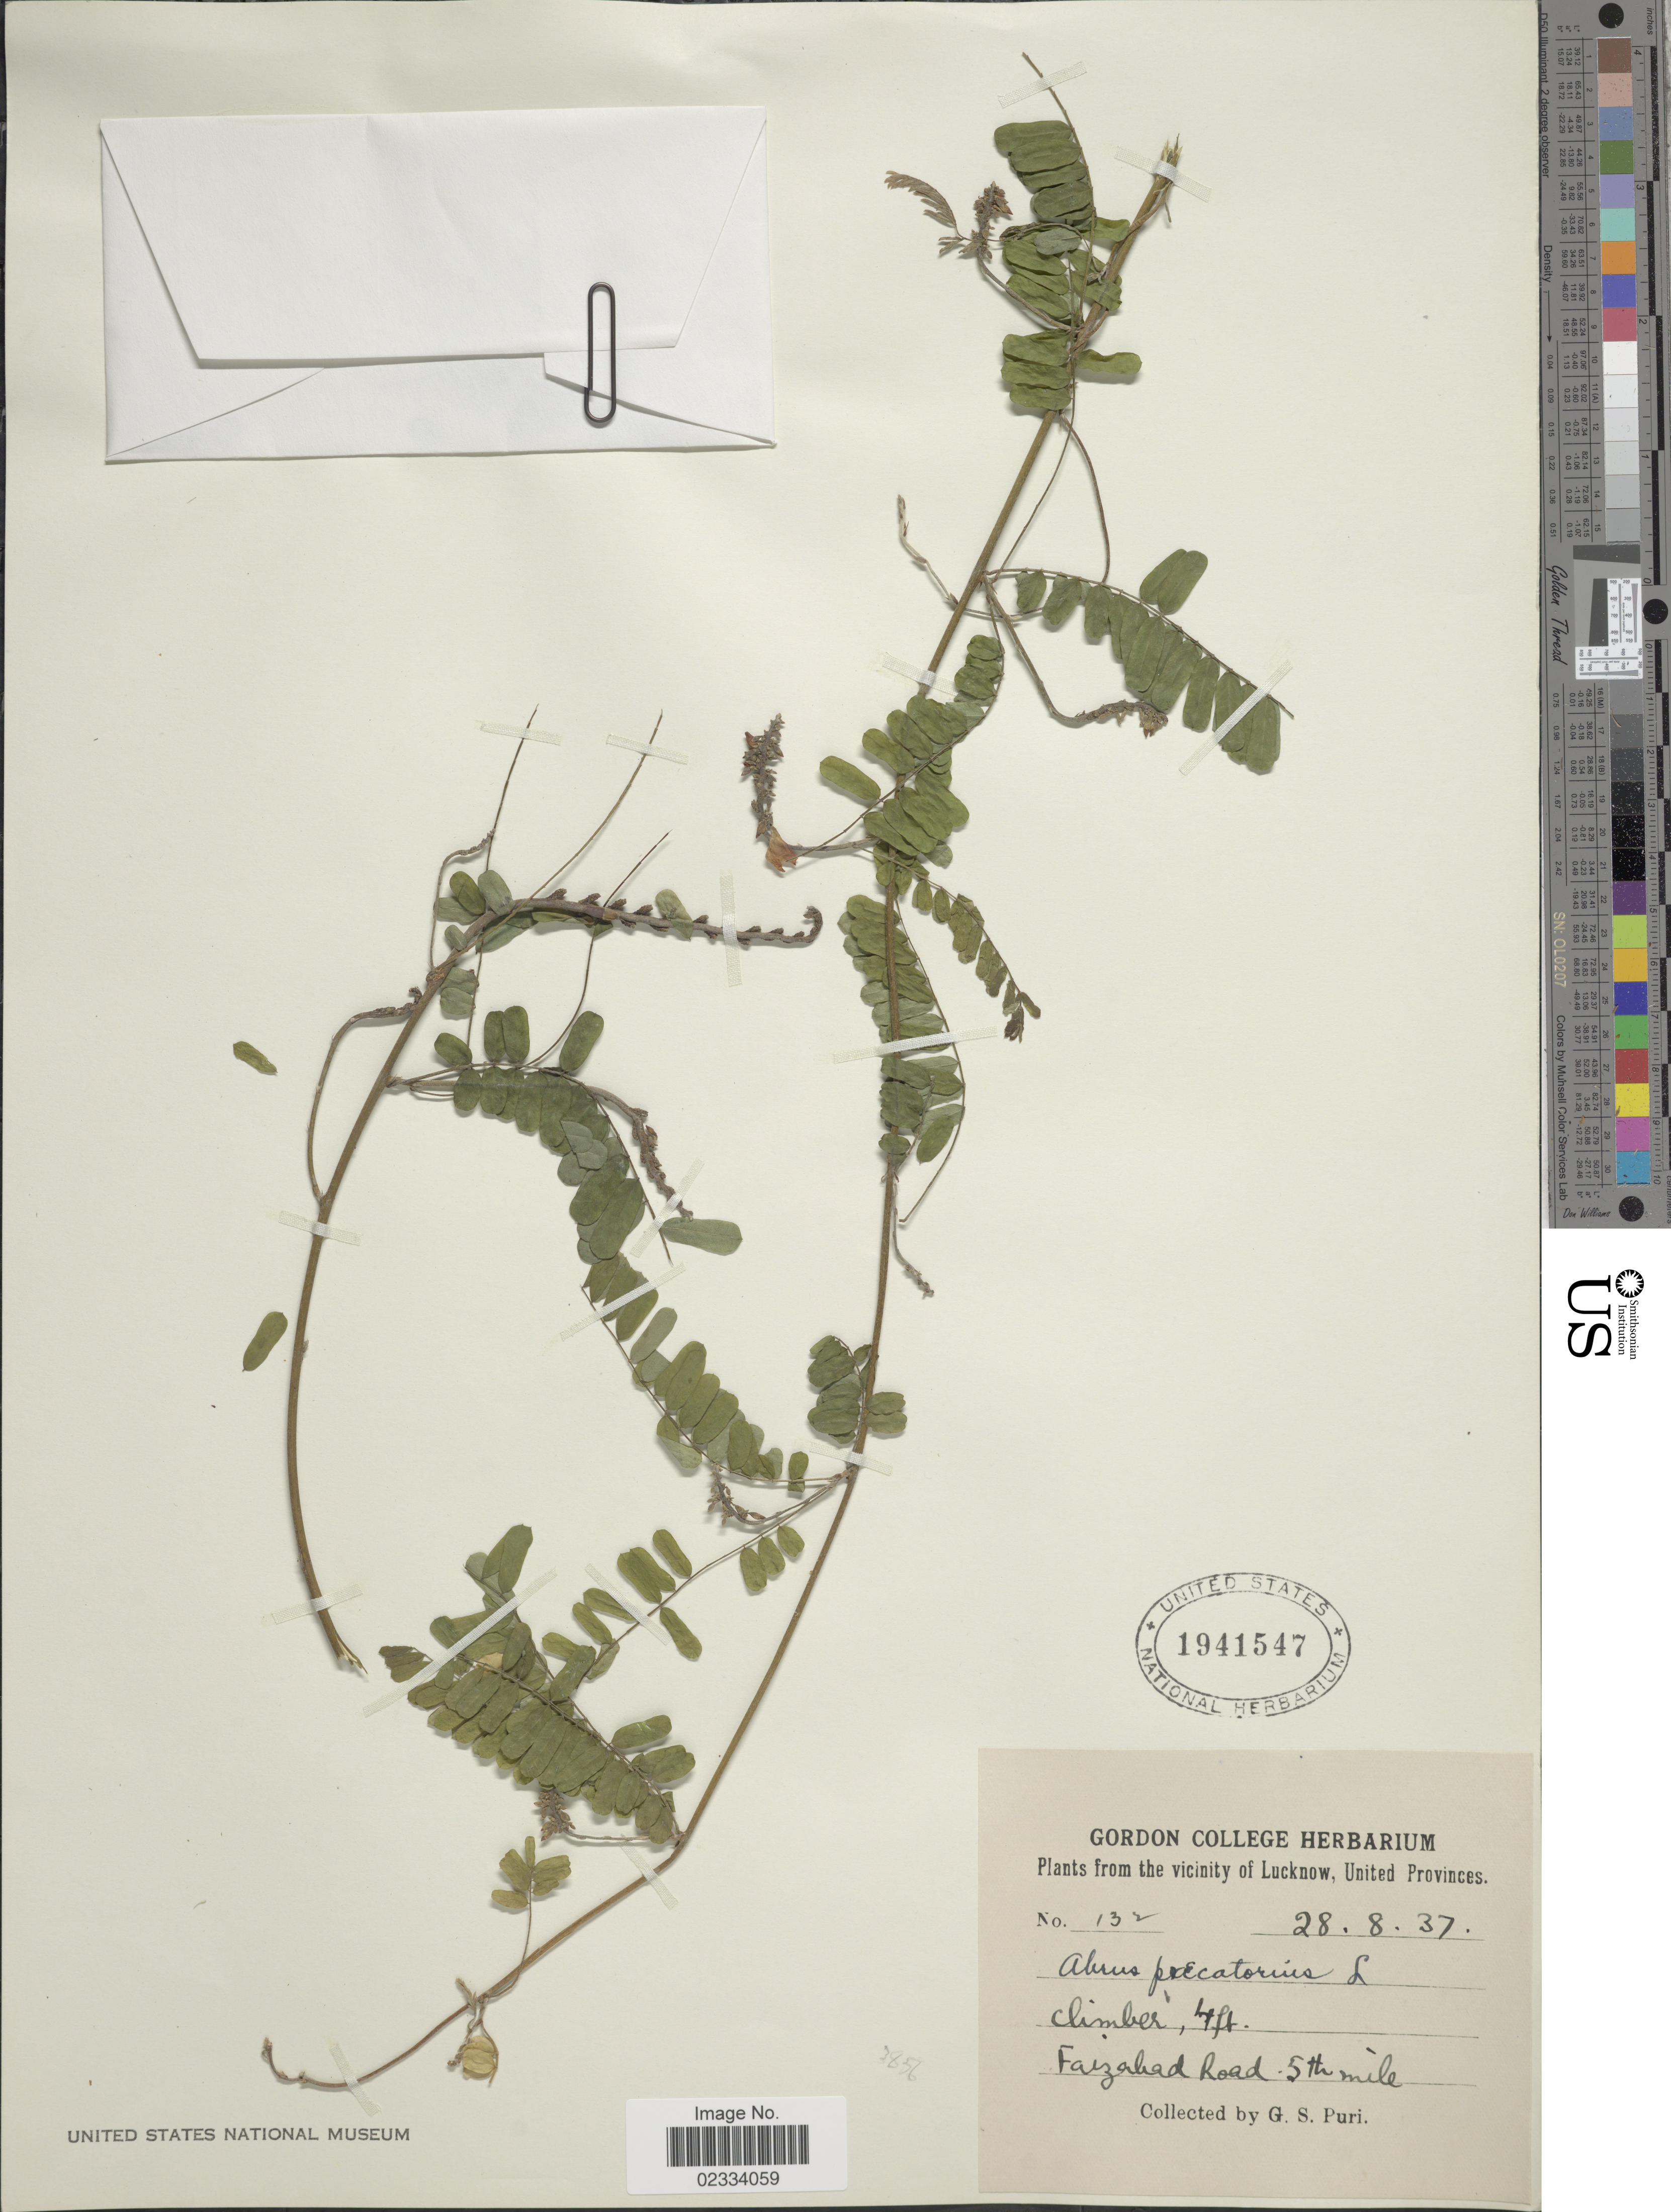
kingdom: Plantae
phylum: Tracheophyta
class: Magnoliopsida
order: Fabales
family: Fabaceae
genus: Abrus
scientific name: Abrus precatorius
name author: L.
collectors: G. Puri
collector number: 132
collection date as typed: Transcribed d/m/y: 28/8/37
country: India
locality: Lucknow, United Provinces. Faizahad Road 5th mile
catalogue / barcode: US 1941547